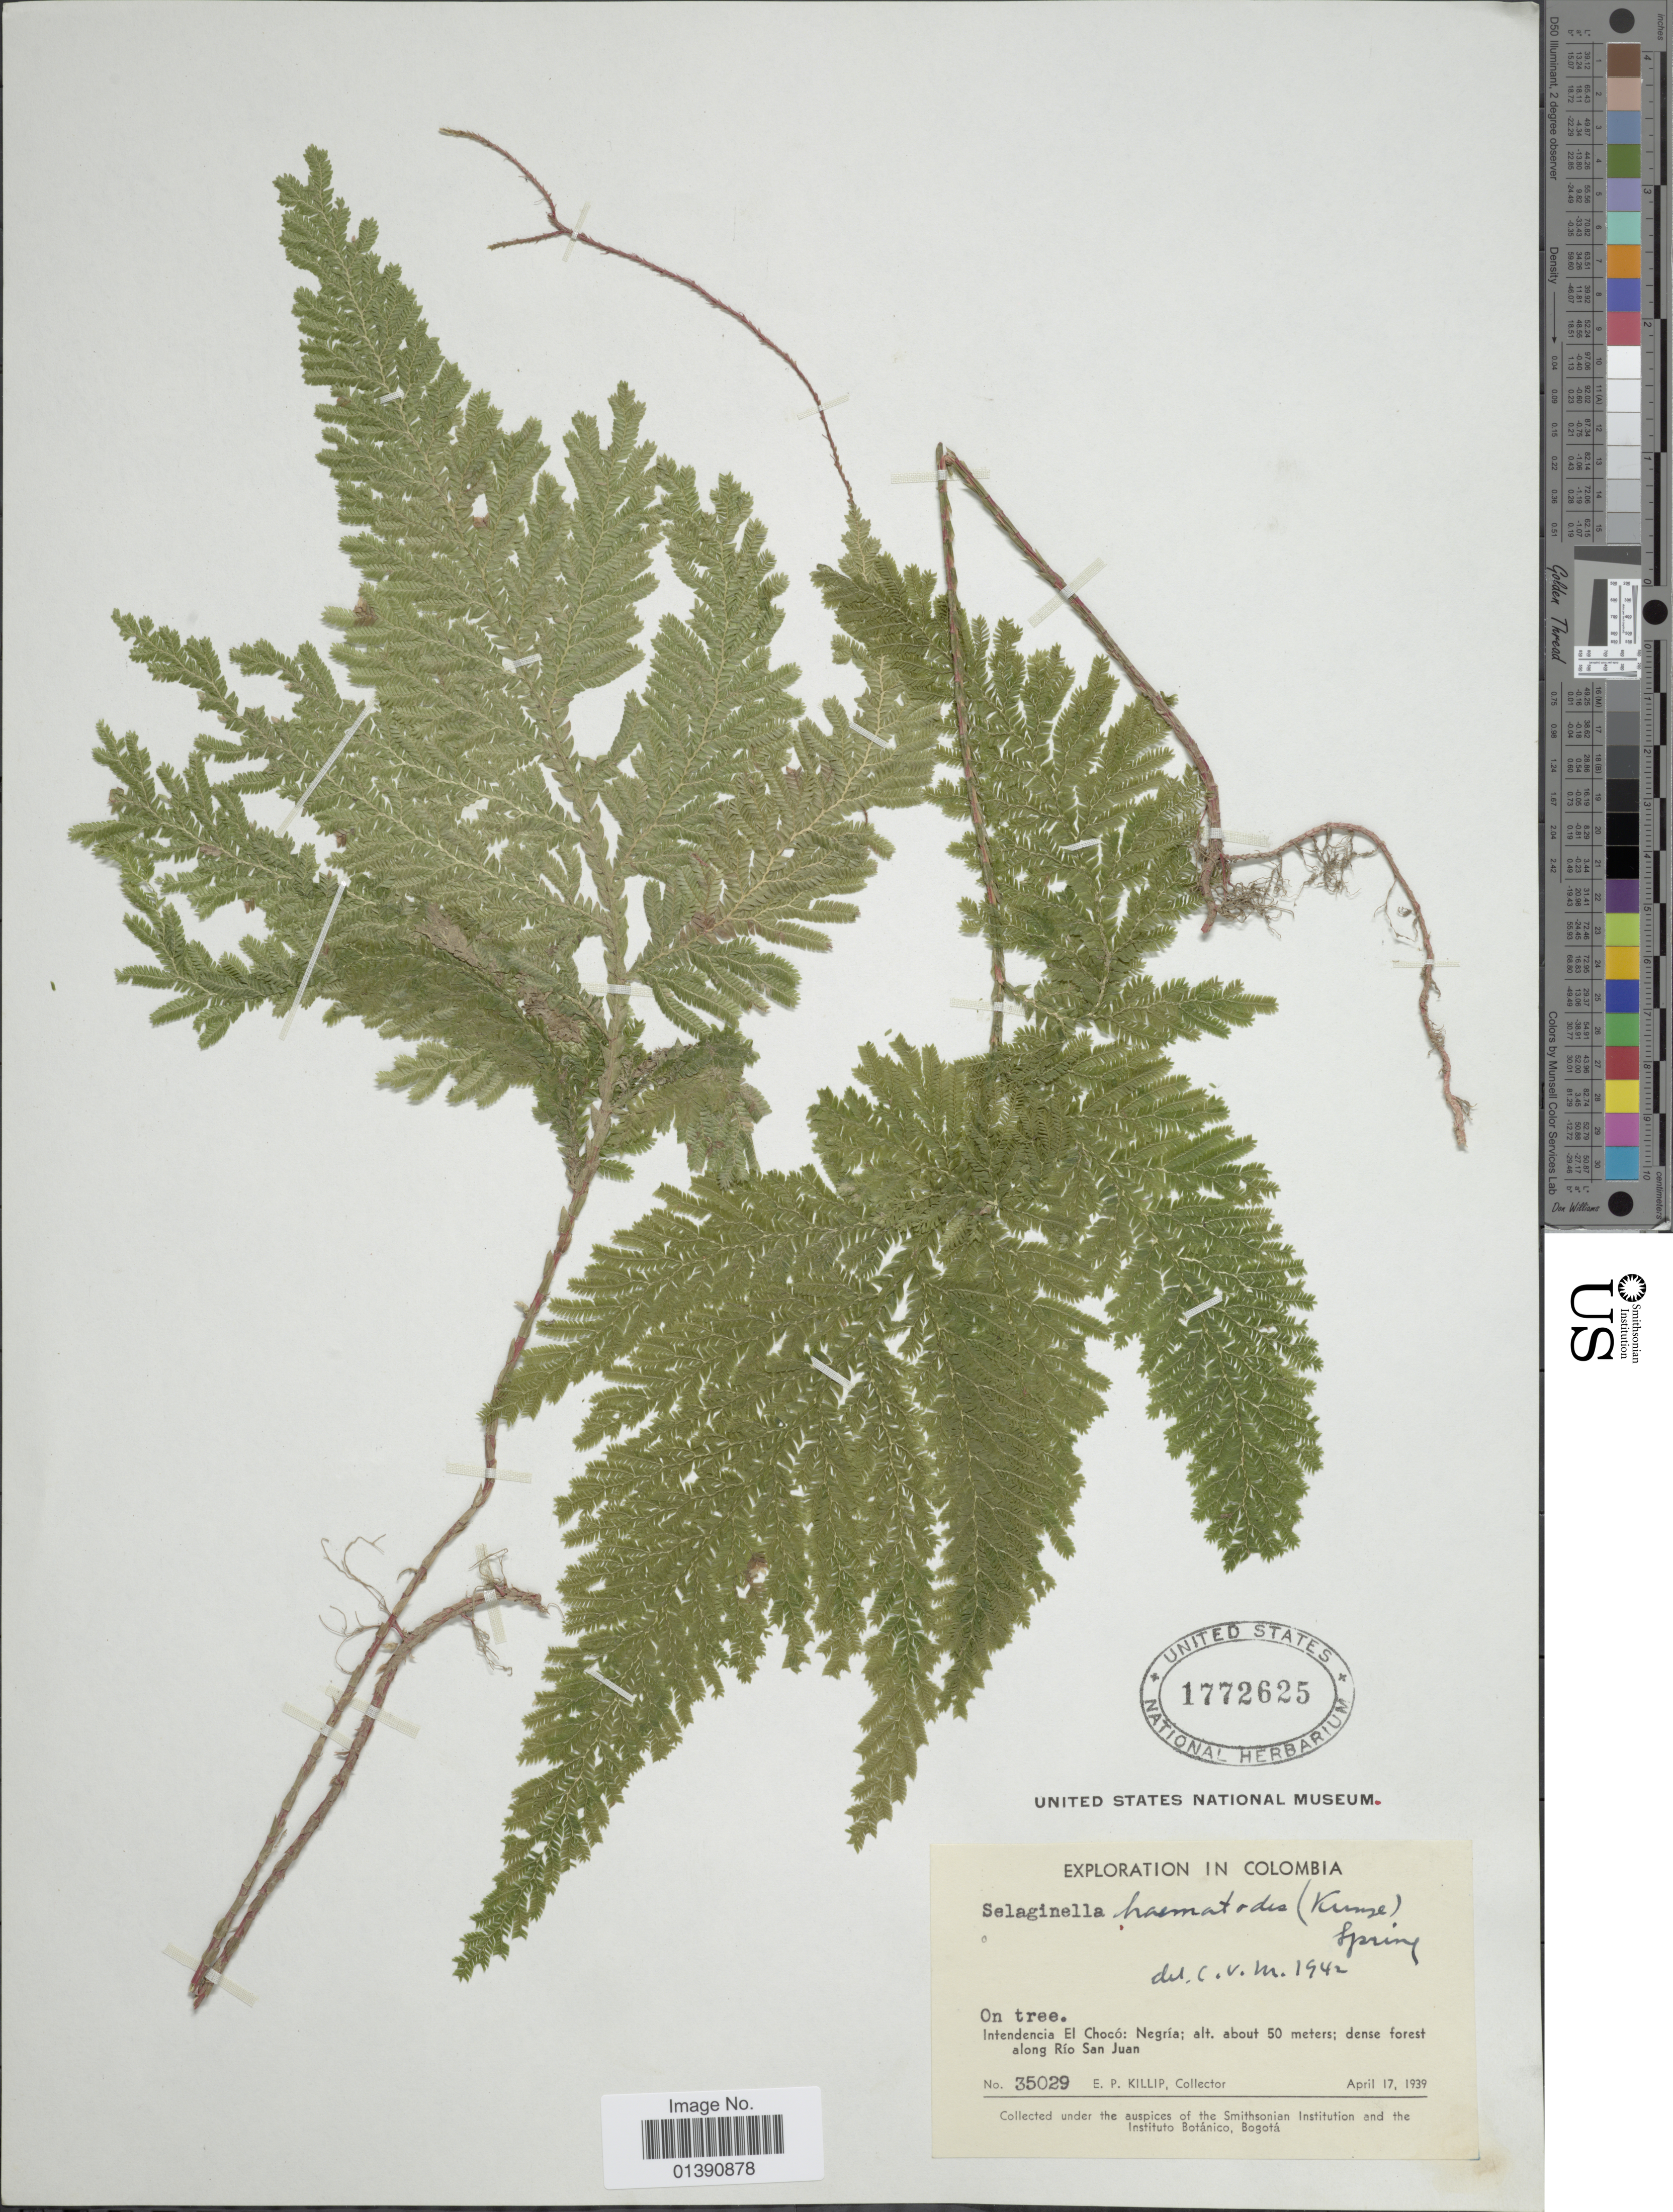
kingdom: Plantae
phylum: Tracheophyta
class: Lycopodiopsida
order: Selaginellales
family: Selaginellaceae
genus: Selaginella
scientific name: Selaginella haematodes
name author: (Kunze) Spring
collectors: E. P. Killip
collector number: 35029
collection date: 1939-04-17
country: Colombia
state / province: Chocó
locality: Intendencia El Chocó: Negria, dense forest along Río San Juan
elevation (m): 50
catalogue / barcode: US 1772625